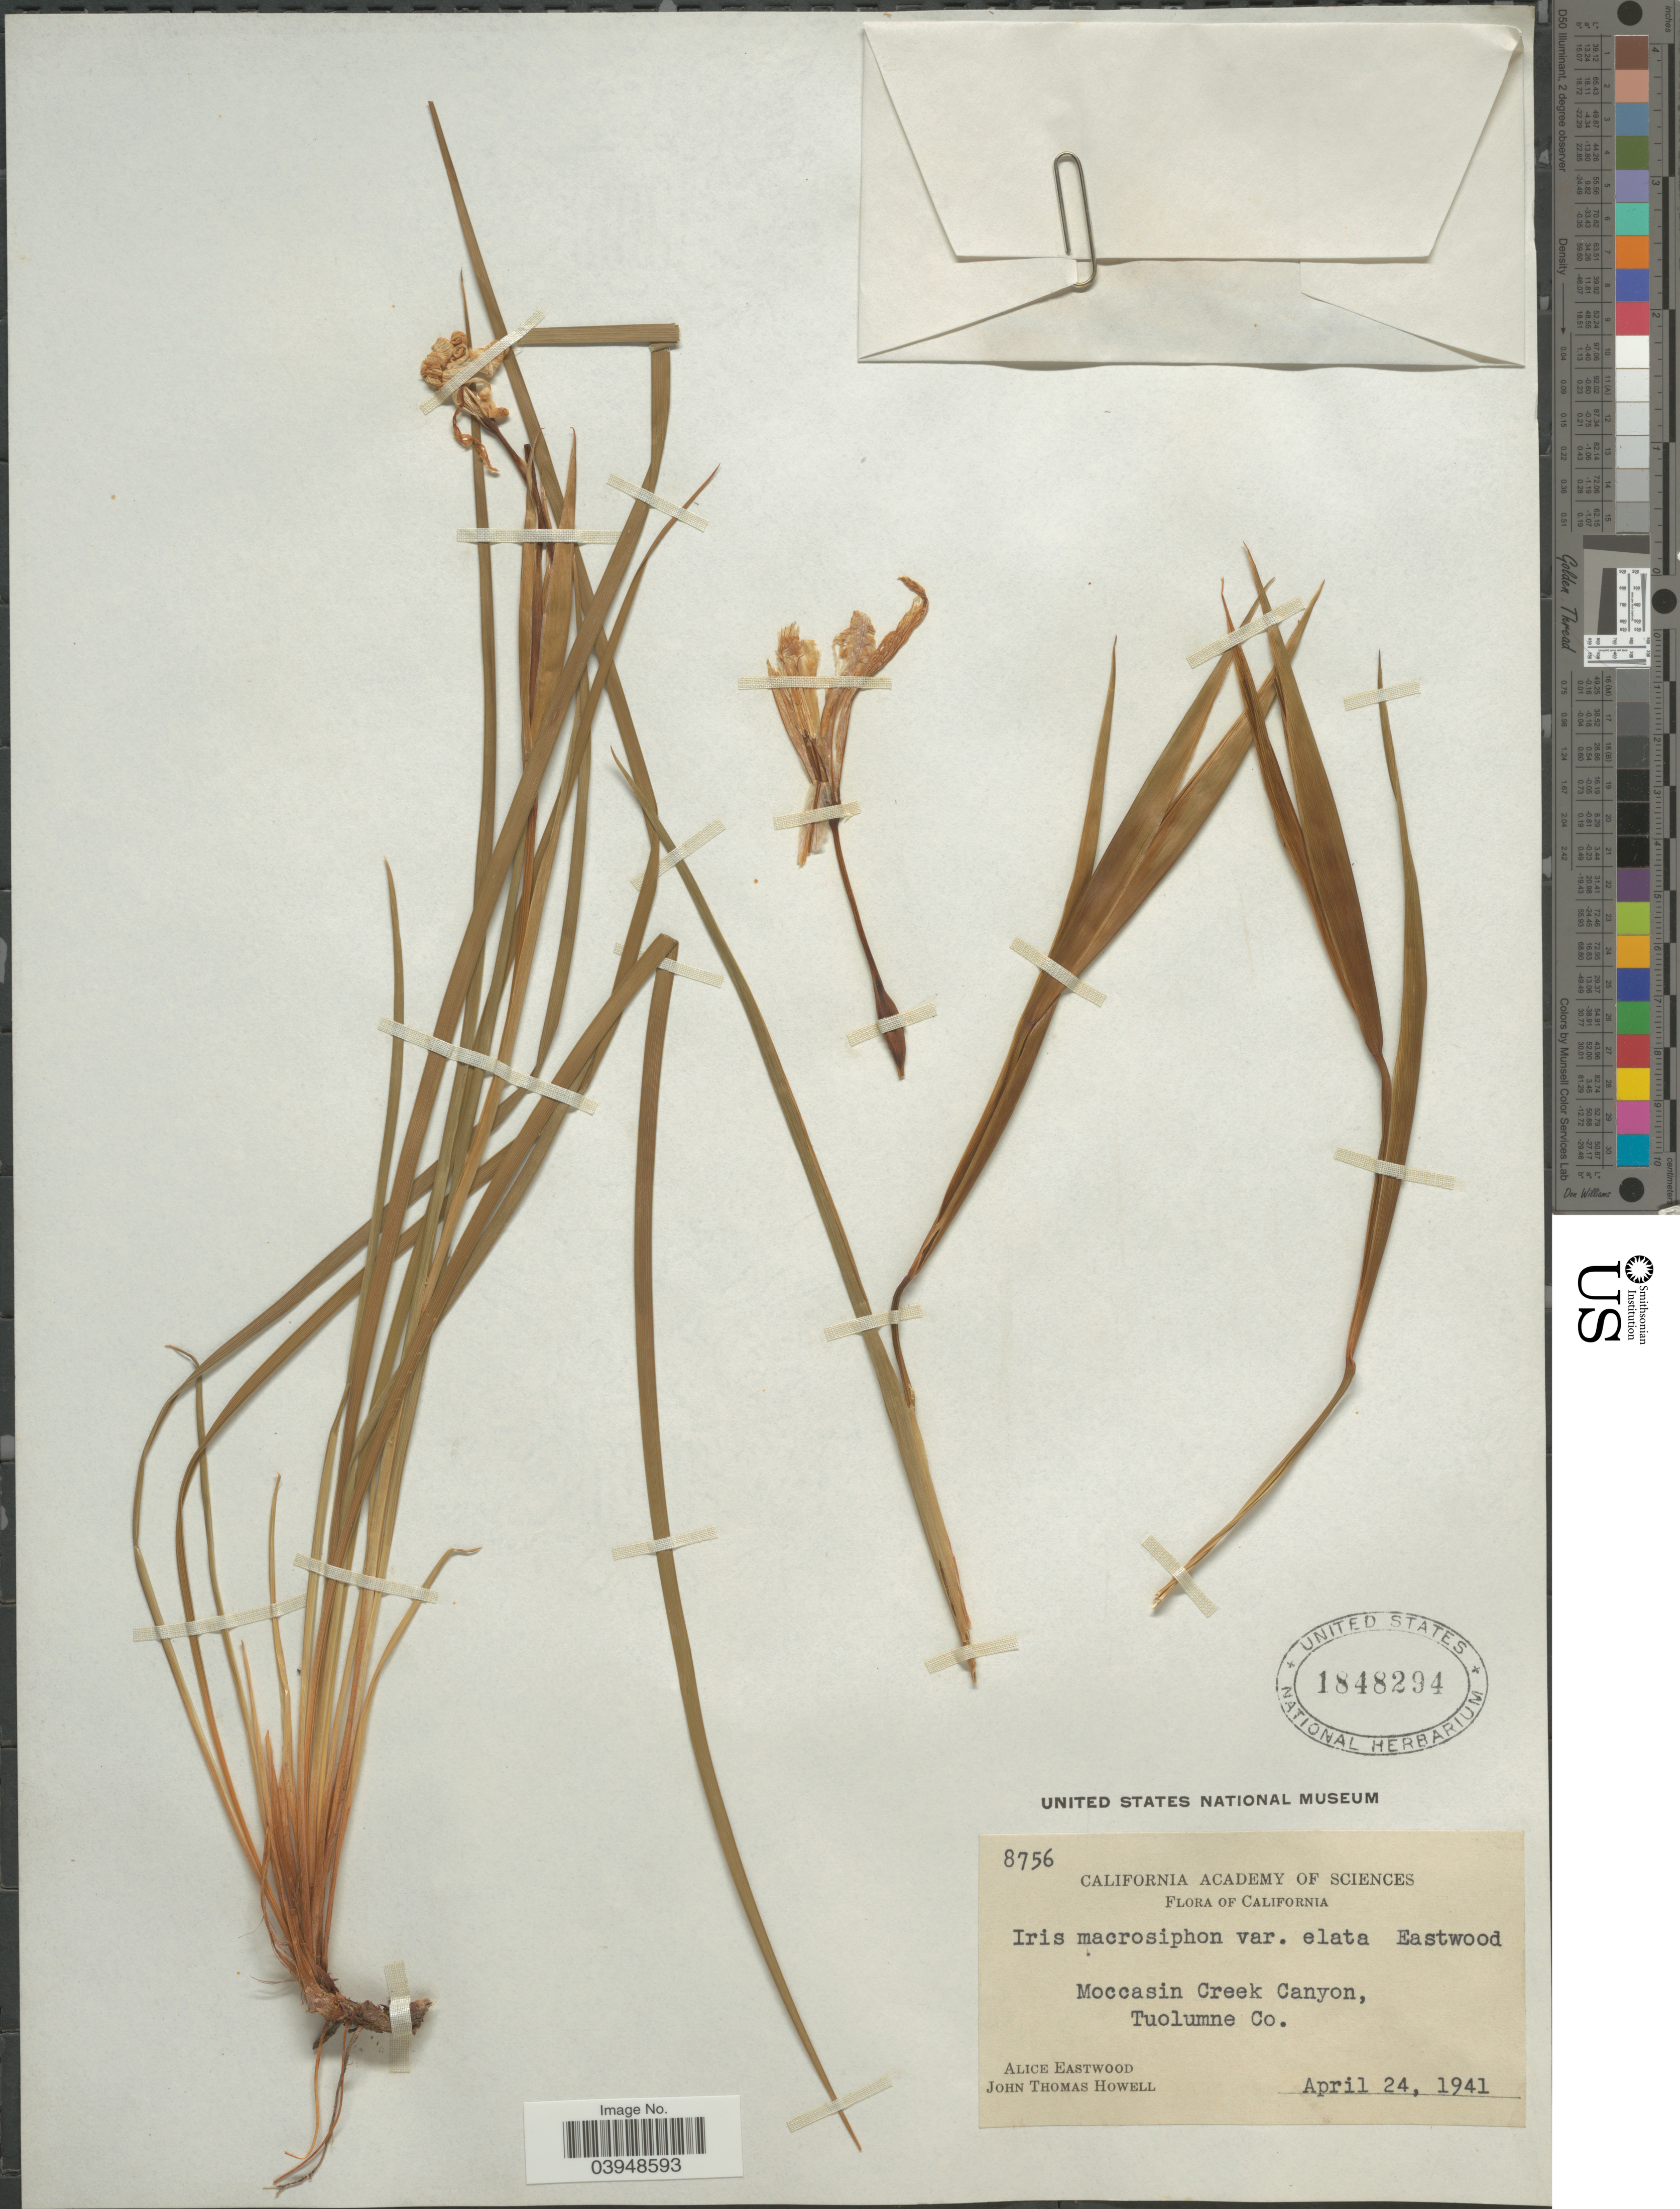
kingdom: Plantae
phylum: Tracheophyta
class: Liliopsida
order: Asparagales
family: Iridaceae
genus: Iris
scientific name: Iris macrosiphon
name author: Torr.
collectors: A. Eastwood & J. T. Howell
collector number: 8756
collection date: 1941-04-24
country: United States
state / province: California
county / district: Tuolumne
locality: Moccasin Creek Canyon, Tuolumne Co.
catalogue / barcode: US 1848294